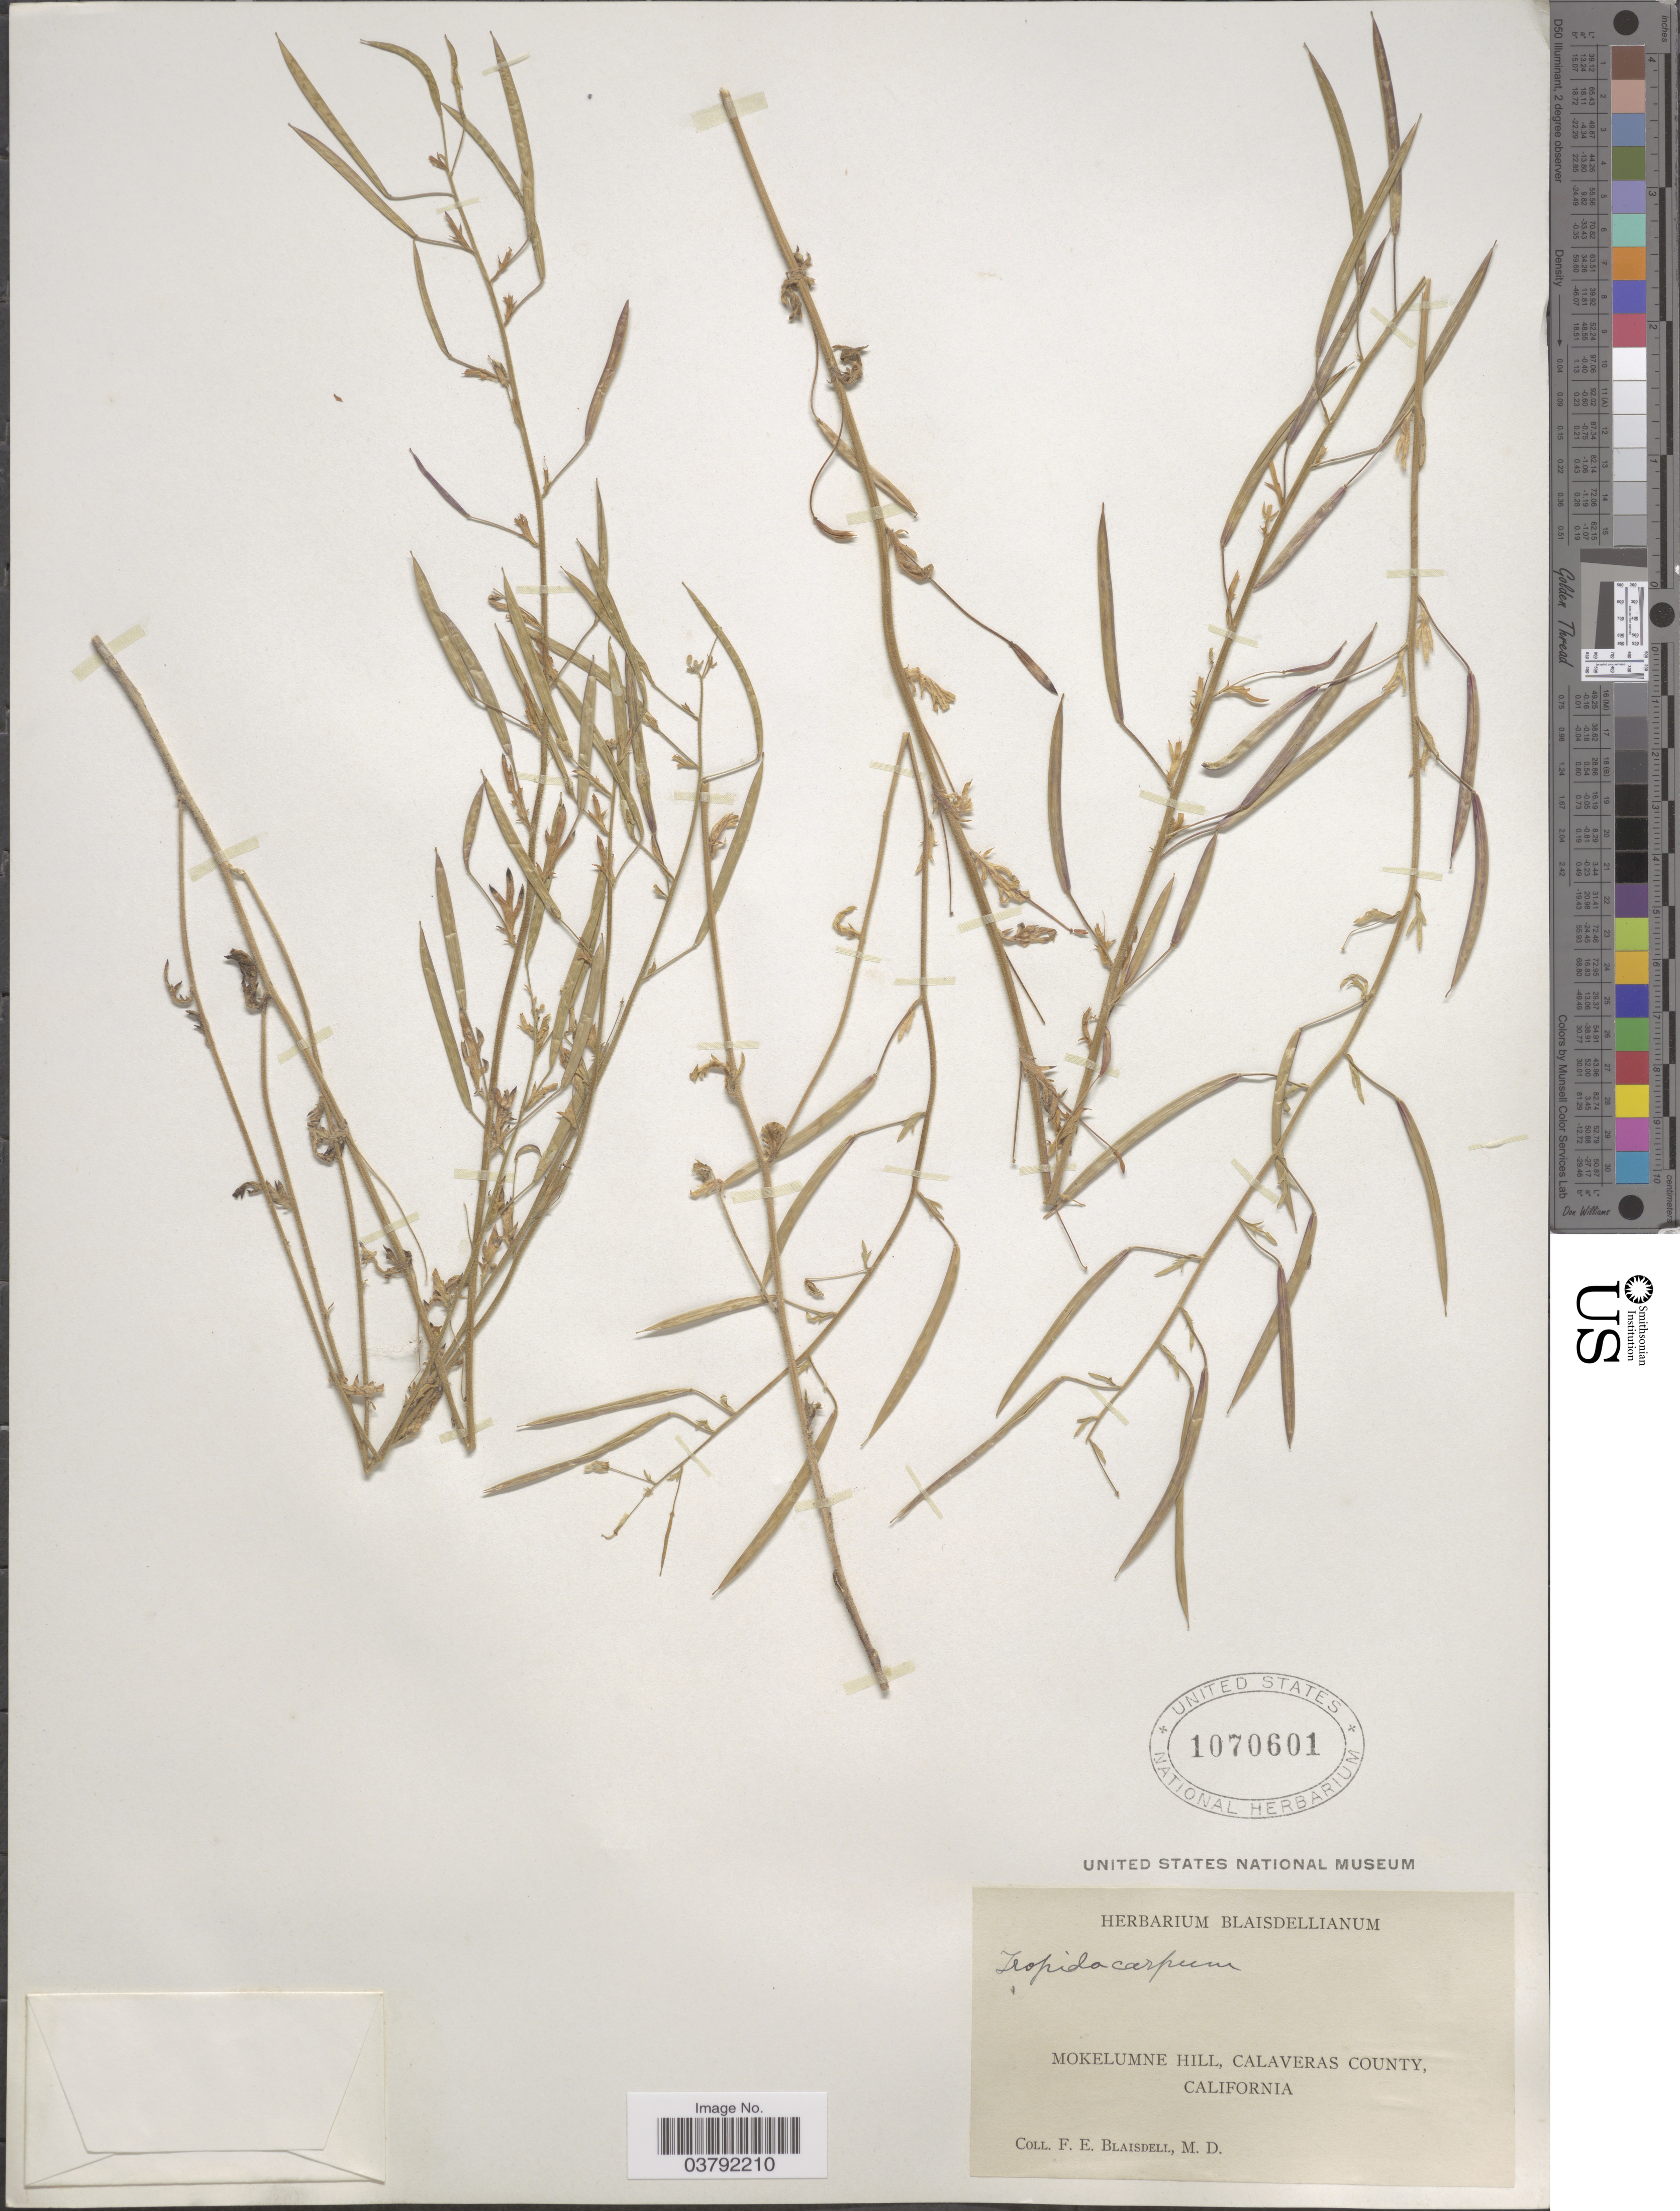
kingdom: Plantae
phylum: Tracheophyta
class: Magnoliopsida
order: Brassicales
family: Brassicaceae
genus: Tropidocarpum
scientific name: Tropidocarpum gracile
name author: Hook.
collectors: F. Blaisdell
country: United States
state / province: California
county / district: Calaveras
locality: Mokelumne Hill, Calaveras County.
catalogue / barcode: US 1070601